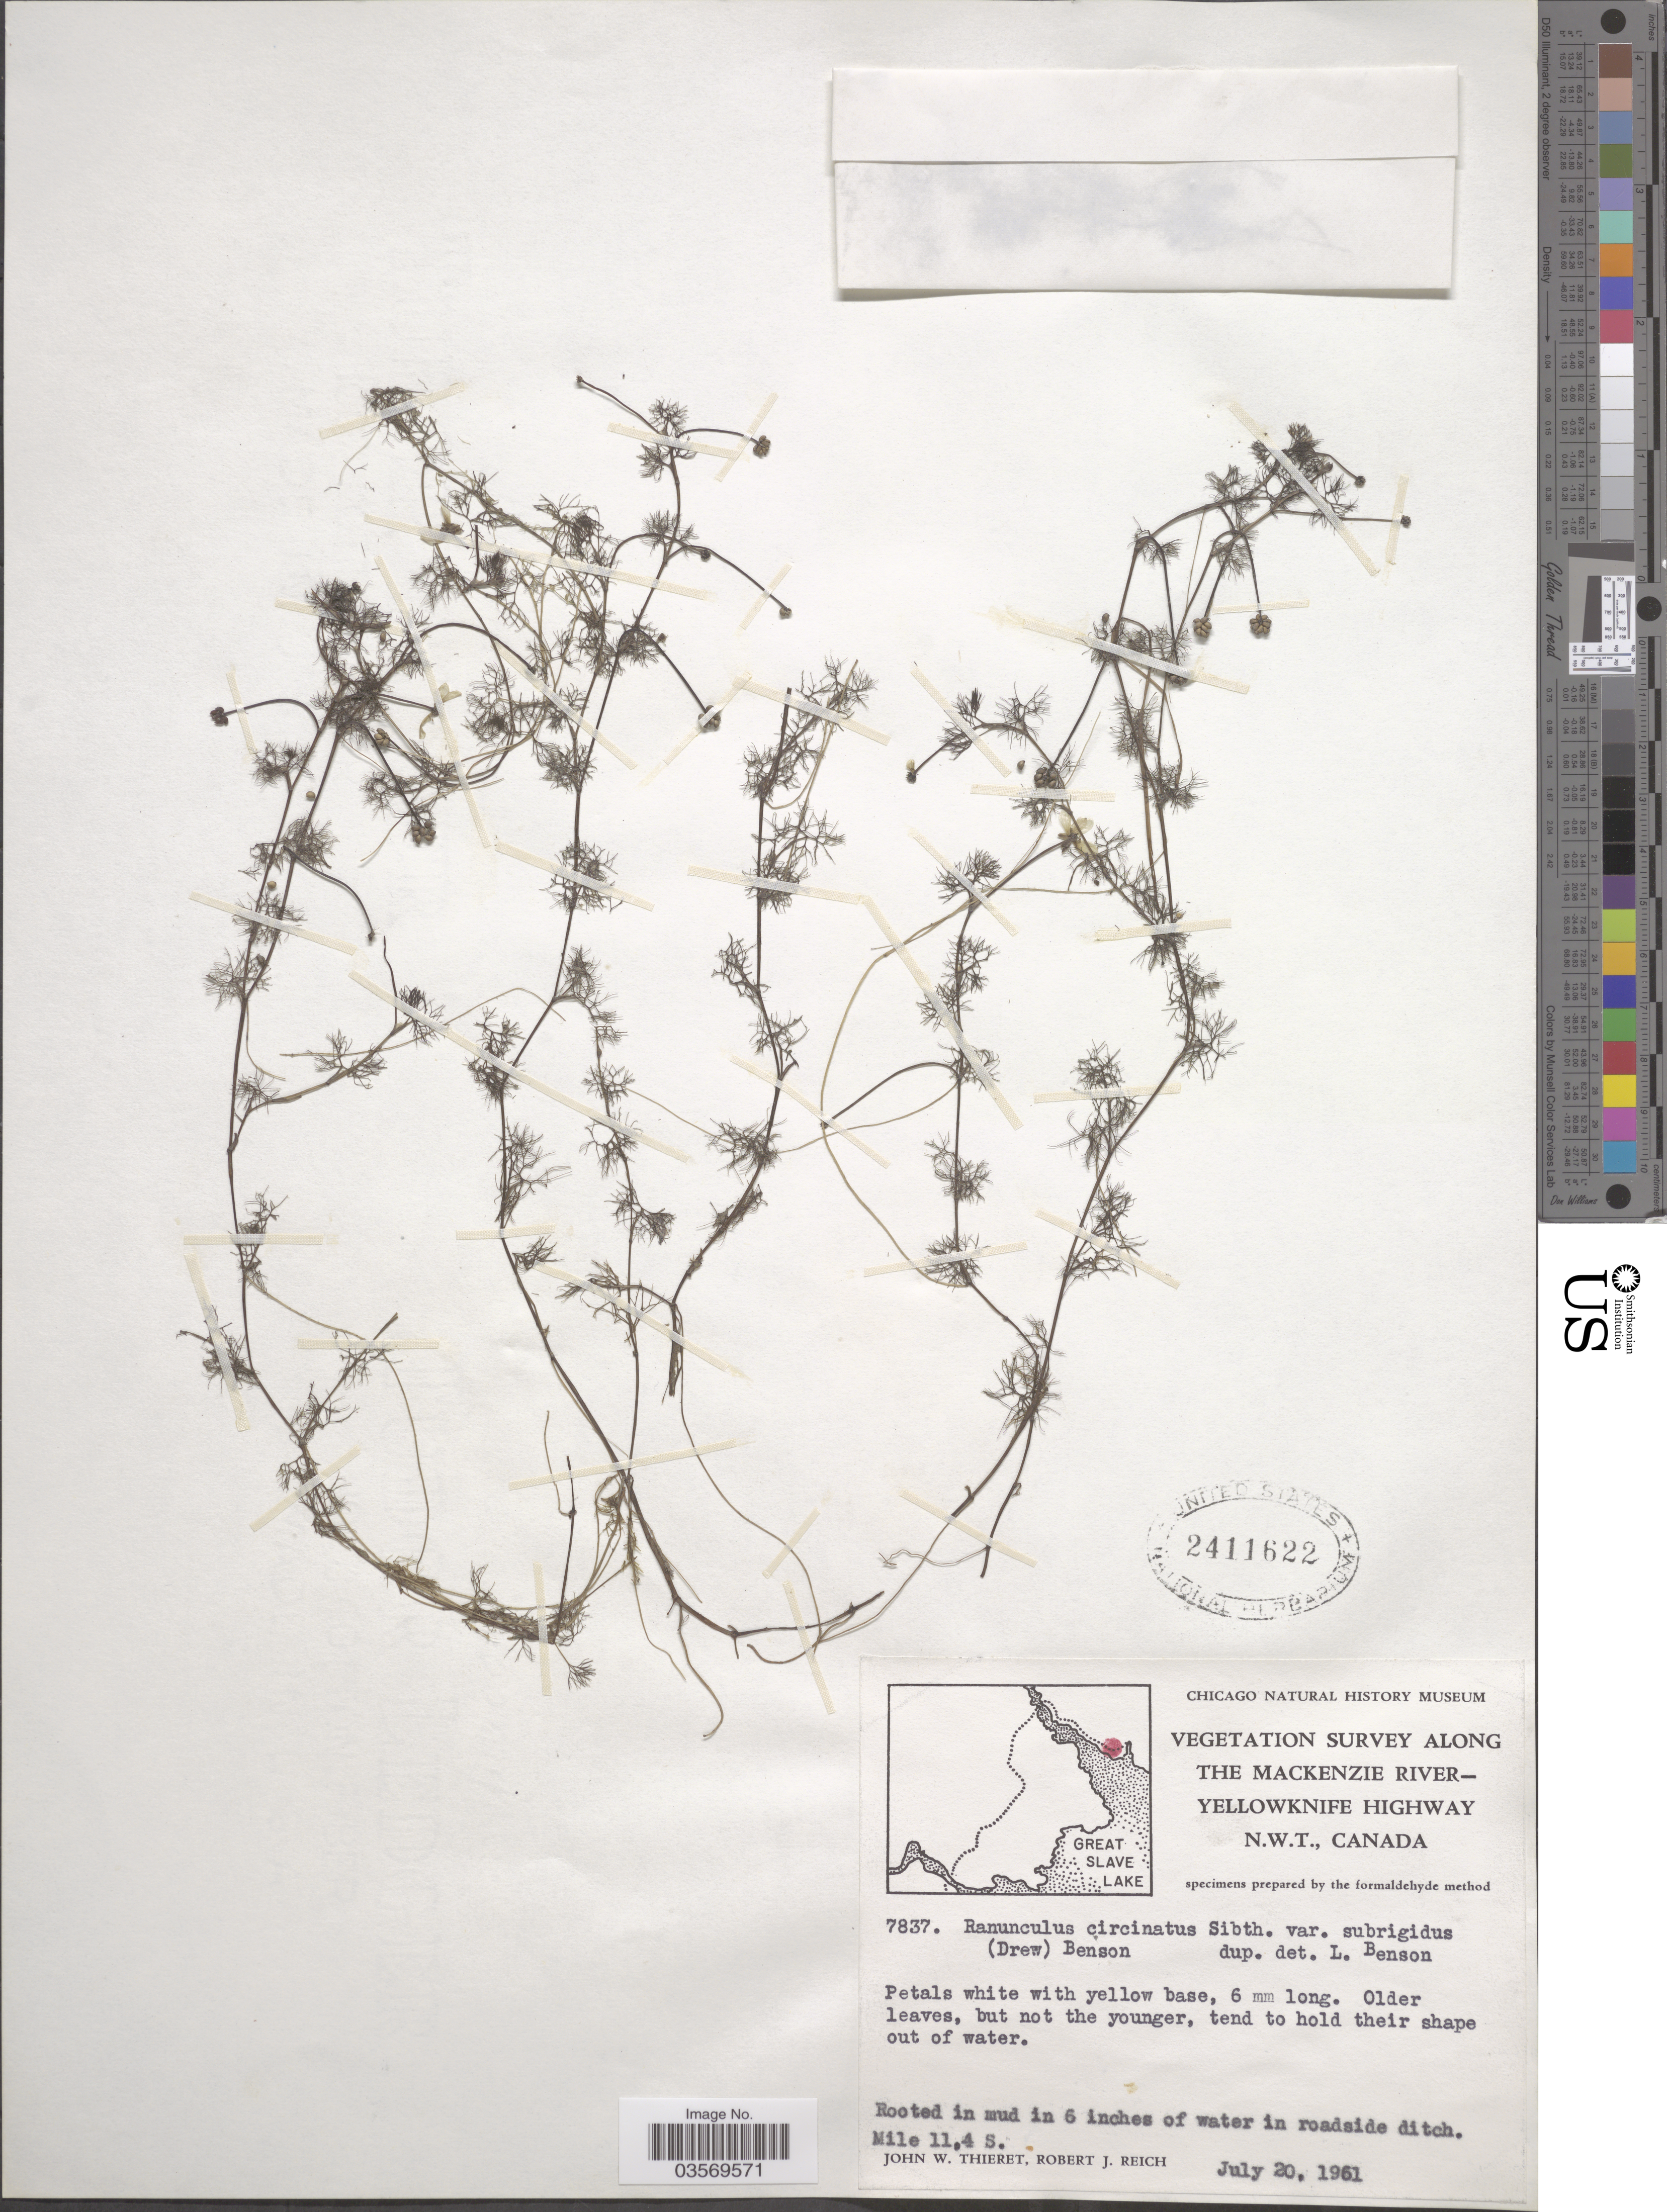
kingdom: Plantae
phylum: Tracheophyta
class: Magnoliopsida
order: Ranunculales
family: Ranunculaceae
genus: Ranunculus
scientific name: Ranunculus subrigidus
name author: W.B. Drew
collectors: J. W. Thieret & R. Reich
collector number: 7837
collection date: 1961-07-20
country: Canada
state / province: Northwest Territories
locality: Along the Mackenzie River - Yellowknife Highway N.W.T. Mile 11, 4 S.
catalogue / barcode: US 2411622